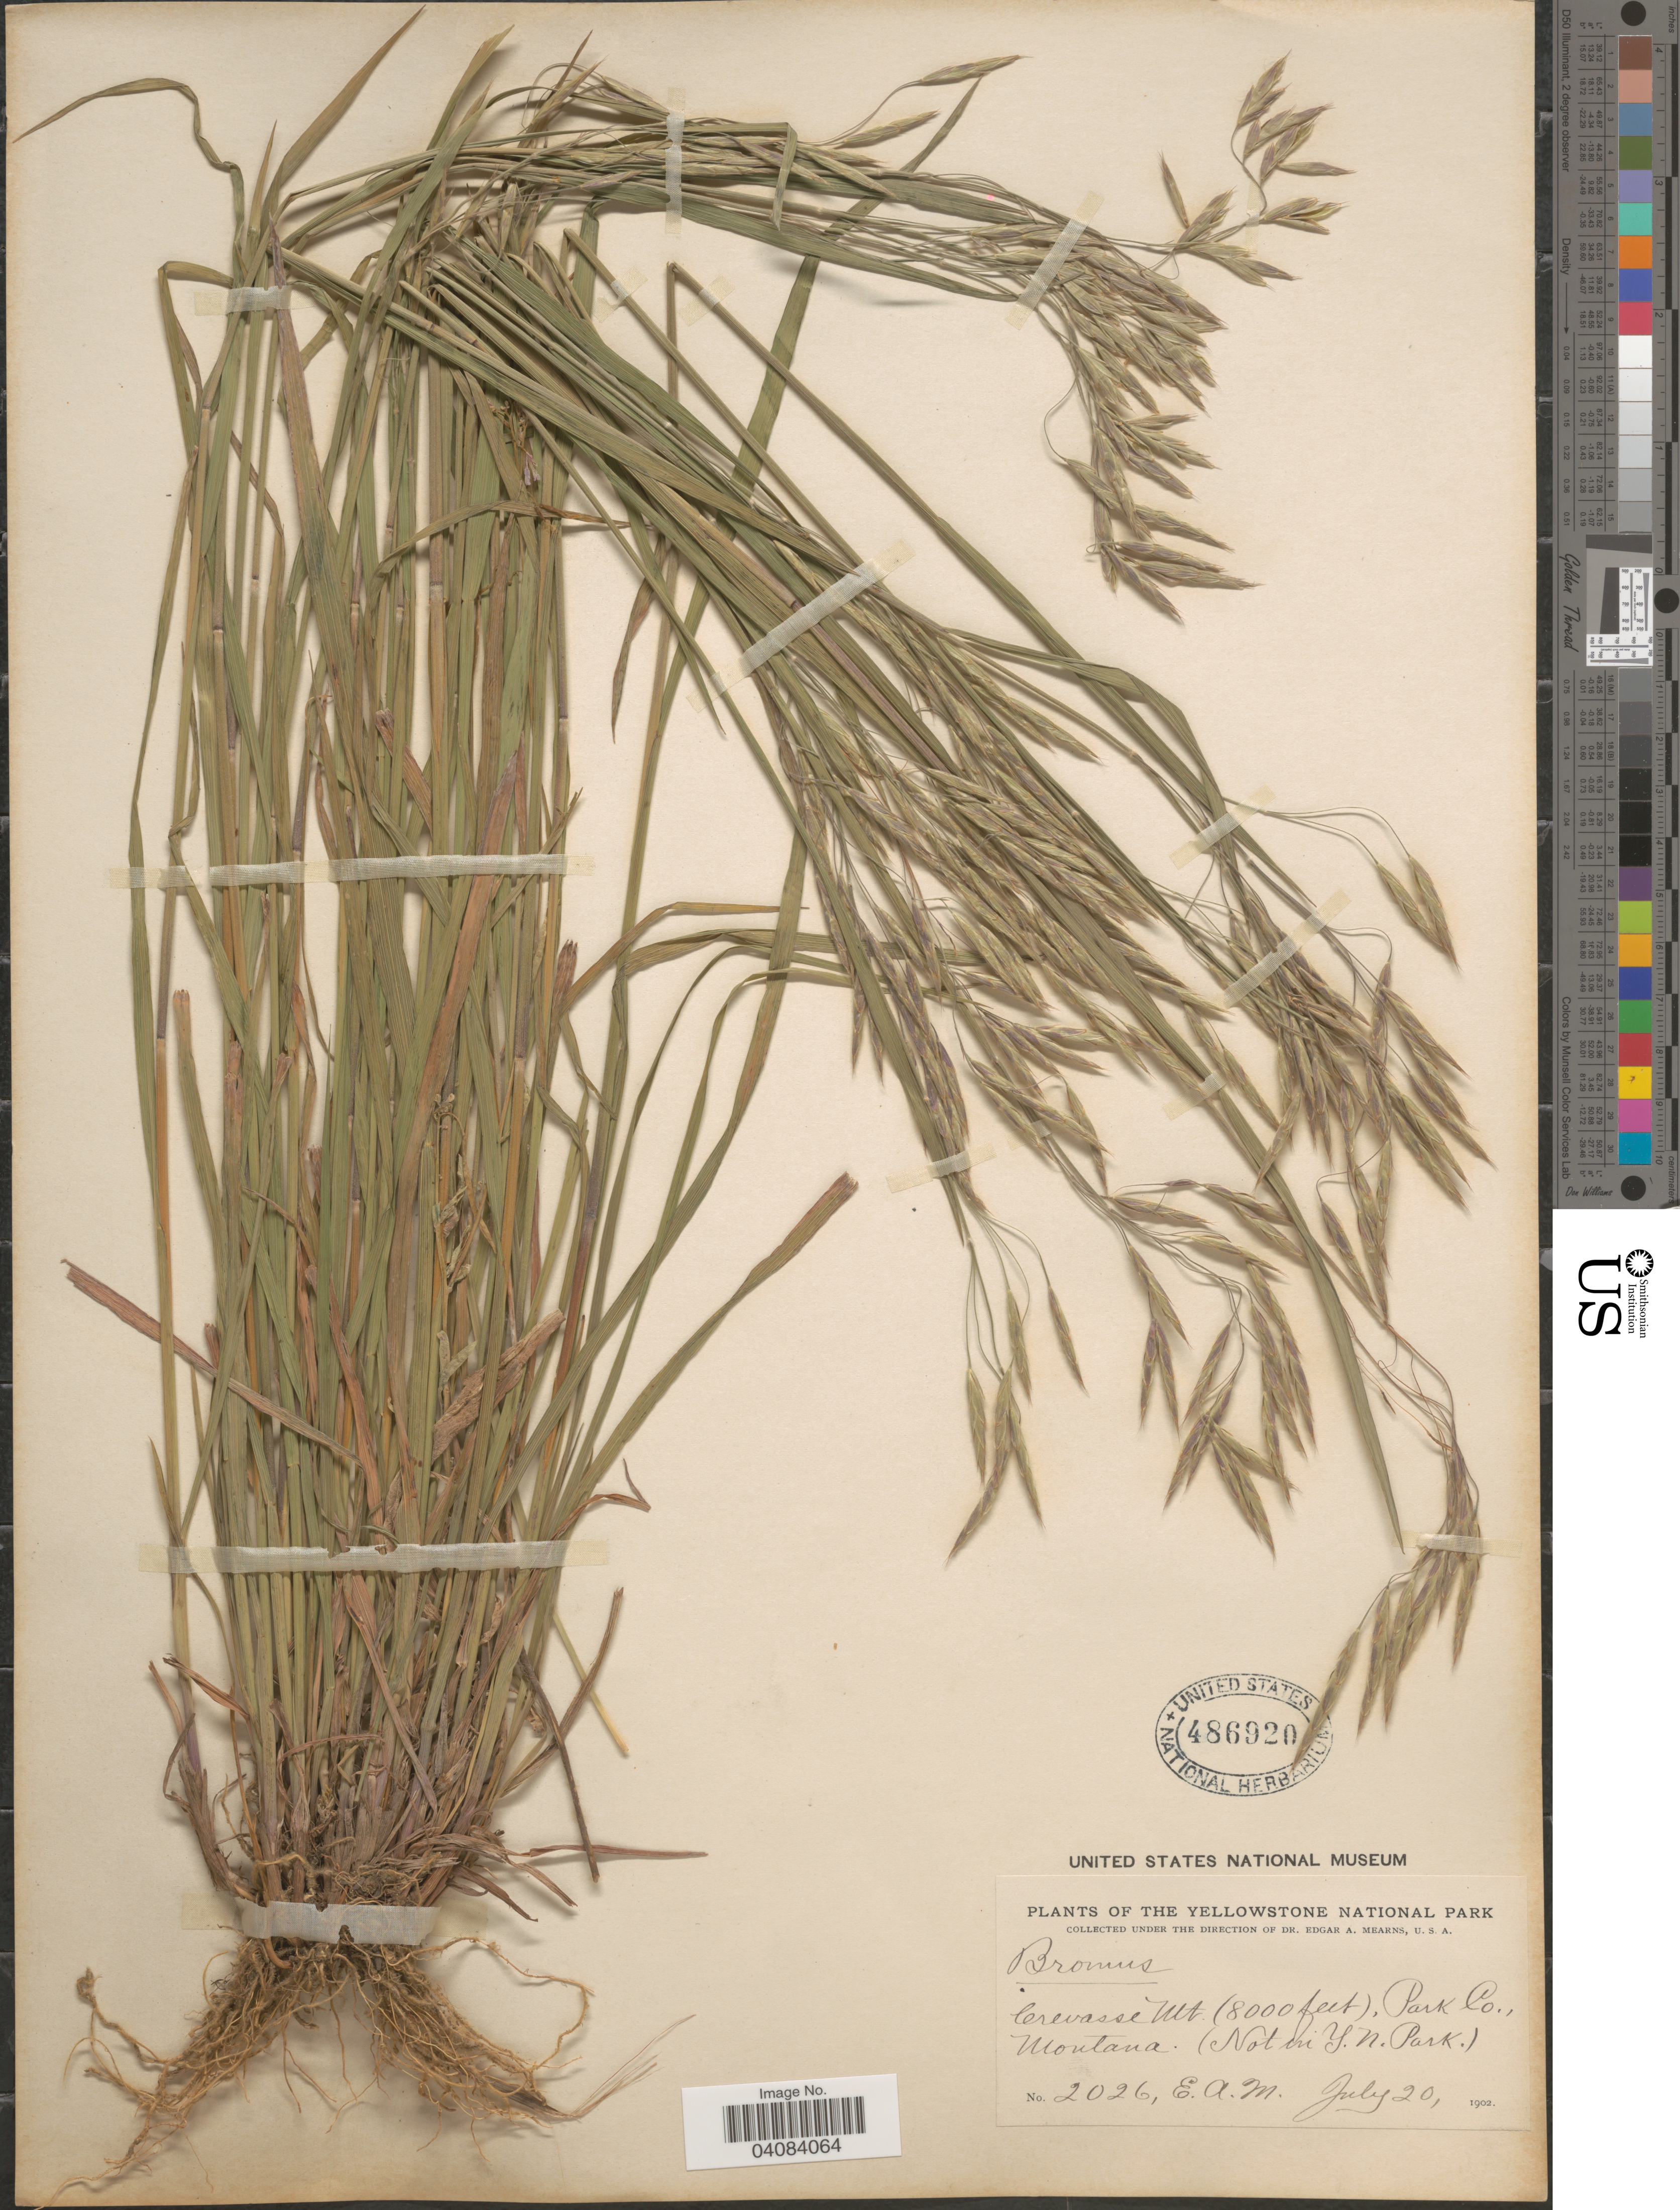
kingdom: Plantae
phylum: Tracheophyta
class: Liliopsida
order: Poales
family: Poaceae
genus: Bromus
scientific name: Bromus porteri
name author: (J.M. Coult.) Nash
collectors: E. A. Mearns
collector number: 2026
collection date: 1902-07-20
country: United States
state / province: Montana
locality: The Yellowstone National Park. Crevasse Mt., Park Co. (Not in Y.N. Park.)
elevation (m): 2438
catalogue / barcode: US 486920